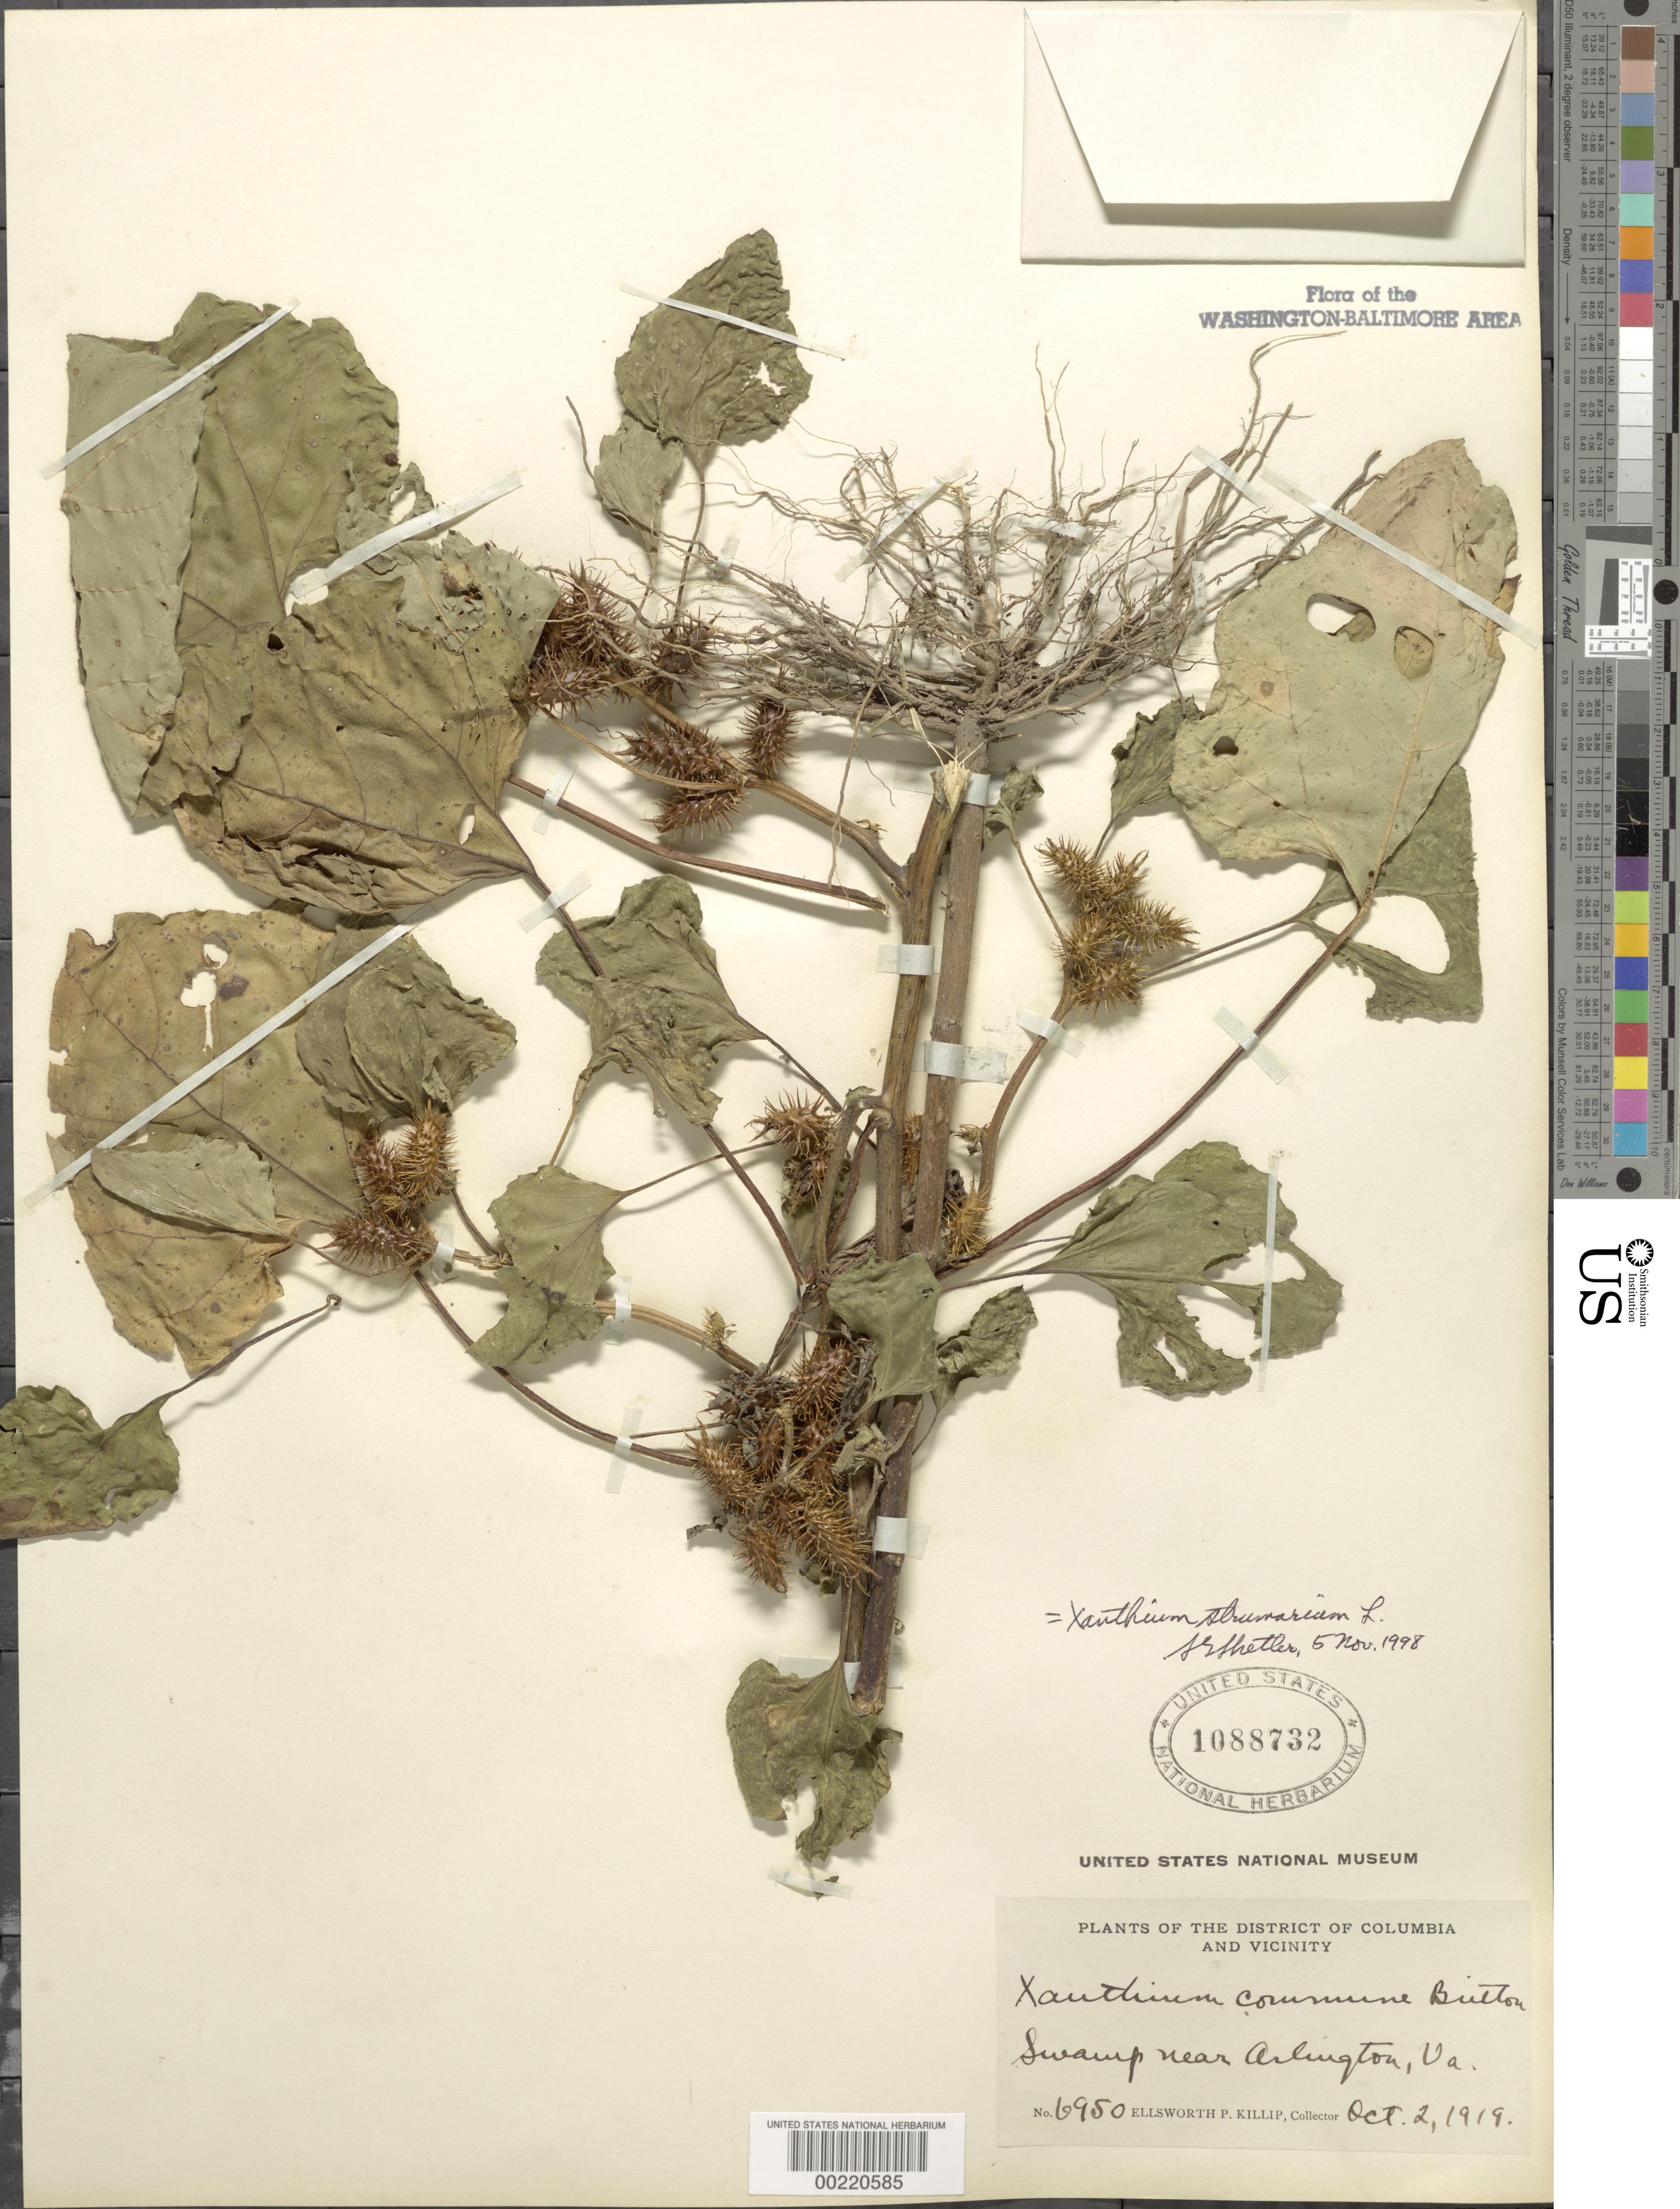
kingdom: Plantae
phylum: Tracheophyta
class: Magnoliopsida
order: Asterales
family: Asteraceae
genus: Xanthium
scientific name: Xanthium strumarium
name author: L.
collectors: E. P. Killip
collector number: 6950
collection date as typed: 02 Oct 1919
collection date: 1919-10-02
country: United States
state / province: Virginia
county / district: Arlington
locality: Near Arlington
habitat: Swamp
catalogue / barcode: US 1088732